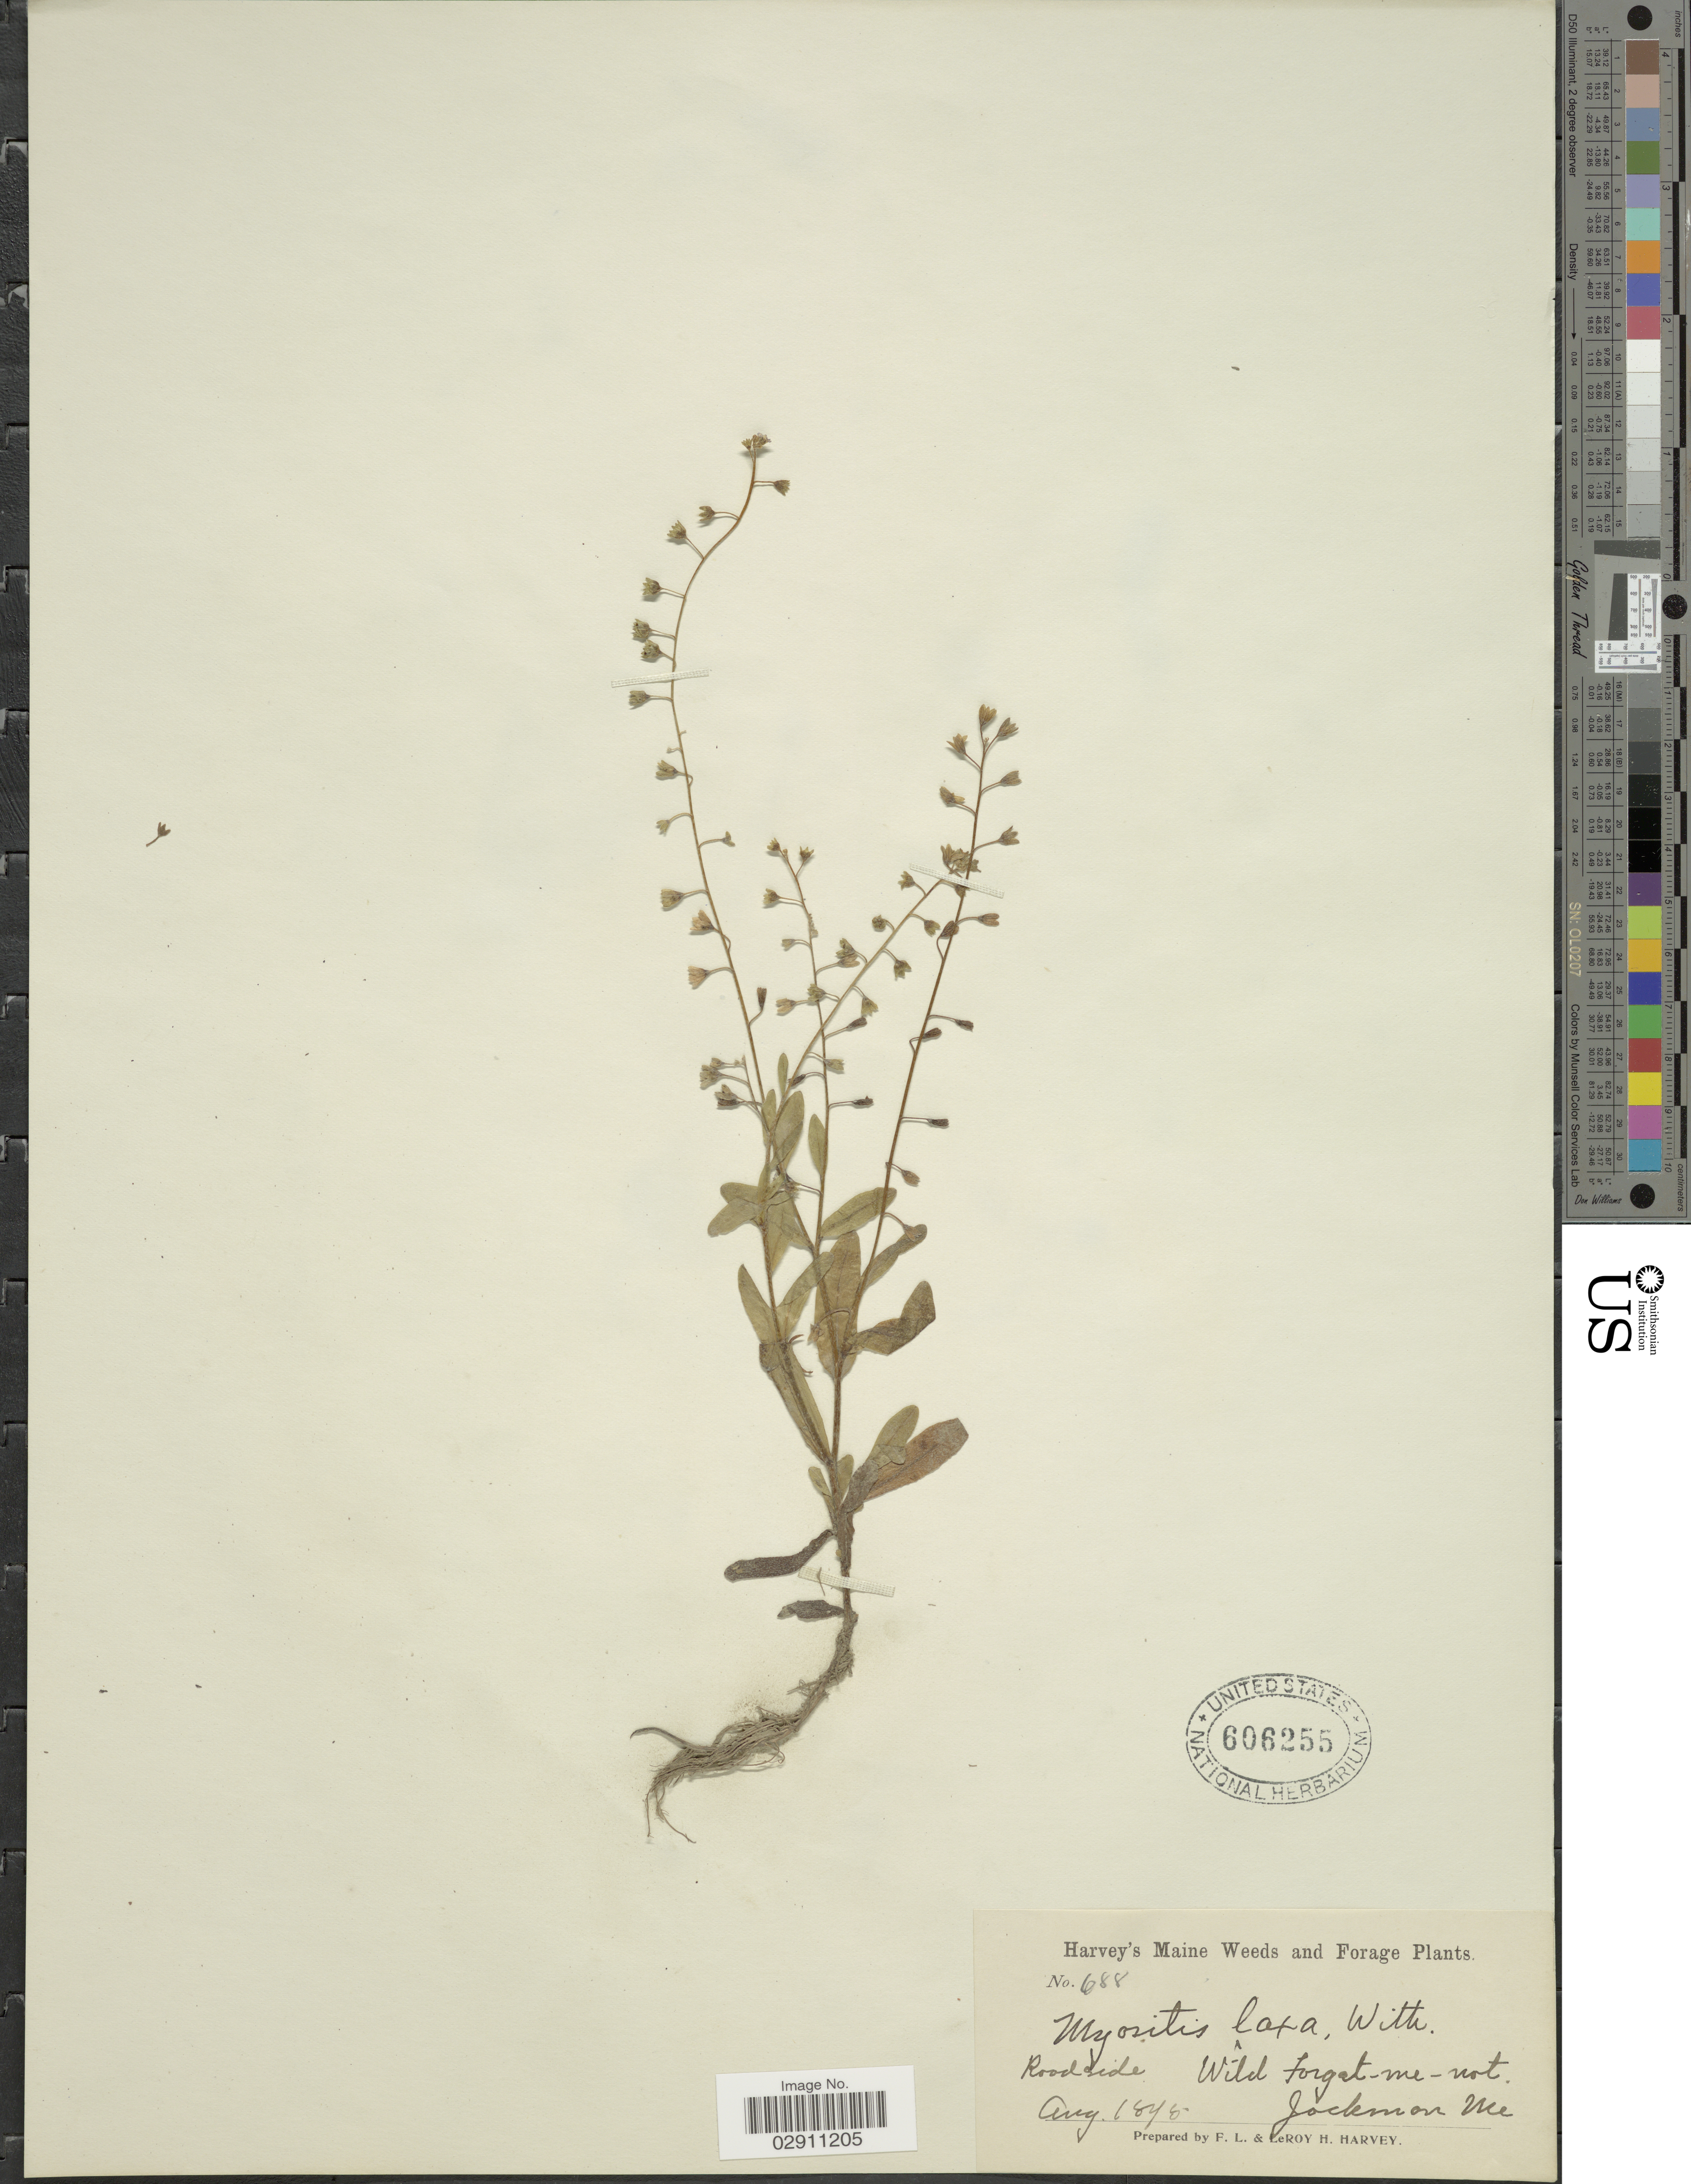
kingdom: Plantae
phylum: Tracheophyta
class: Magnoliopsida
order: Boraginales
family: Boraginaceae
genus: Myosotis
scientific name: Myosotis laxa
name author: F. Lehm.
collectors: F. L. Harvey & L. H. Harvey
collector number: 688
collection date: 1895-08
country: United States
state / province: Maine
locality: Roadside, Jackman.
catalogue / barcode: US 606255